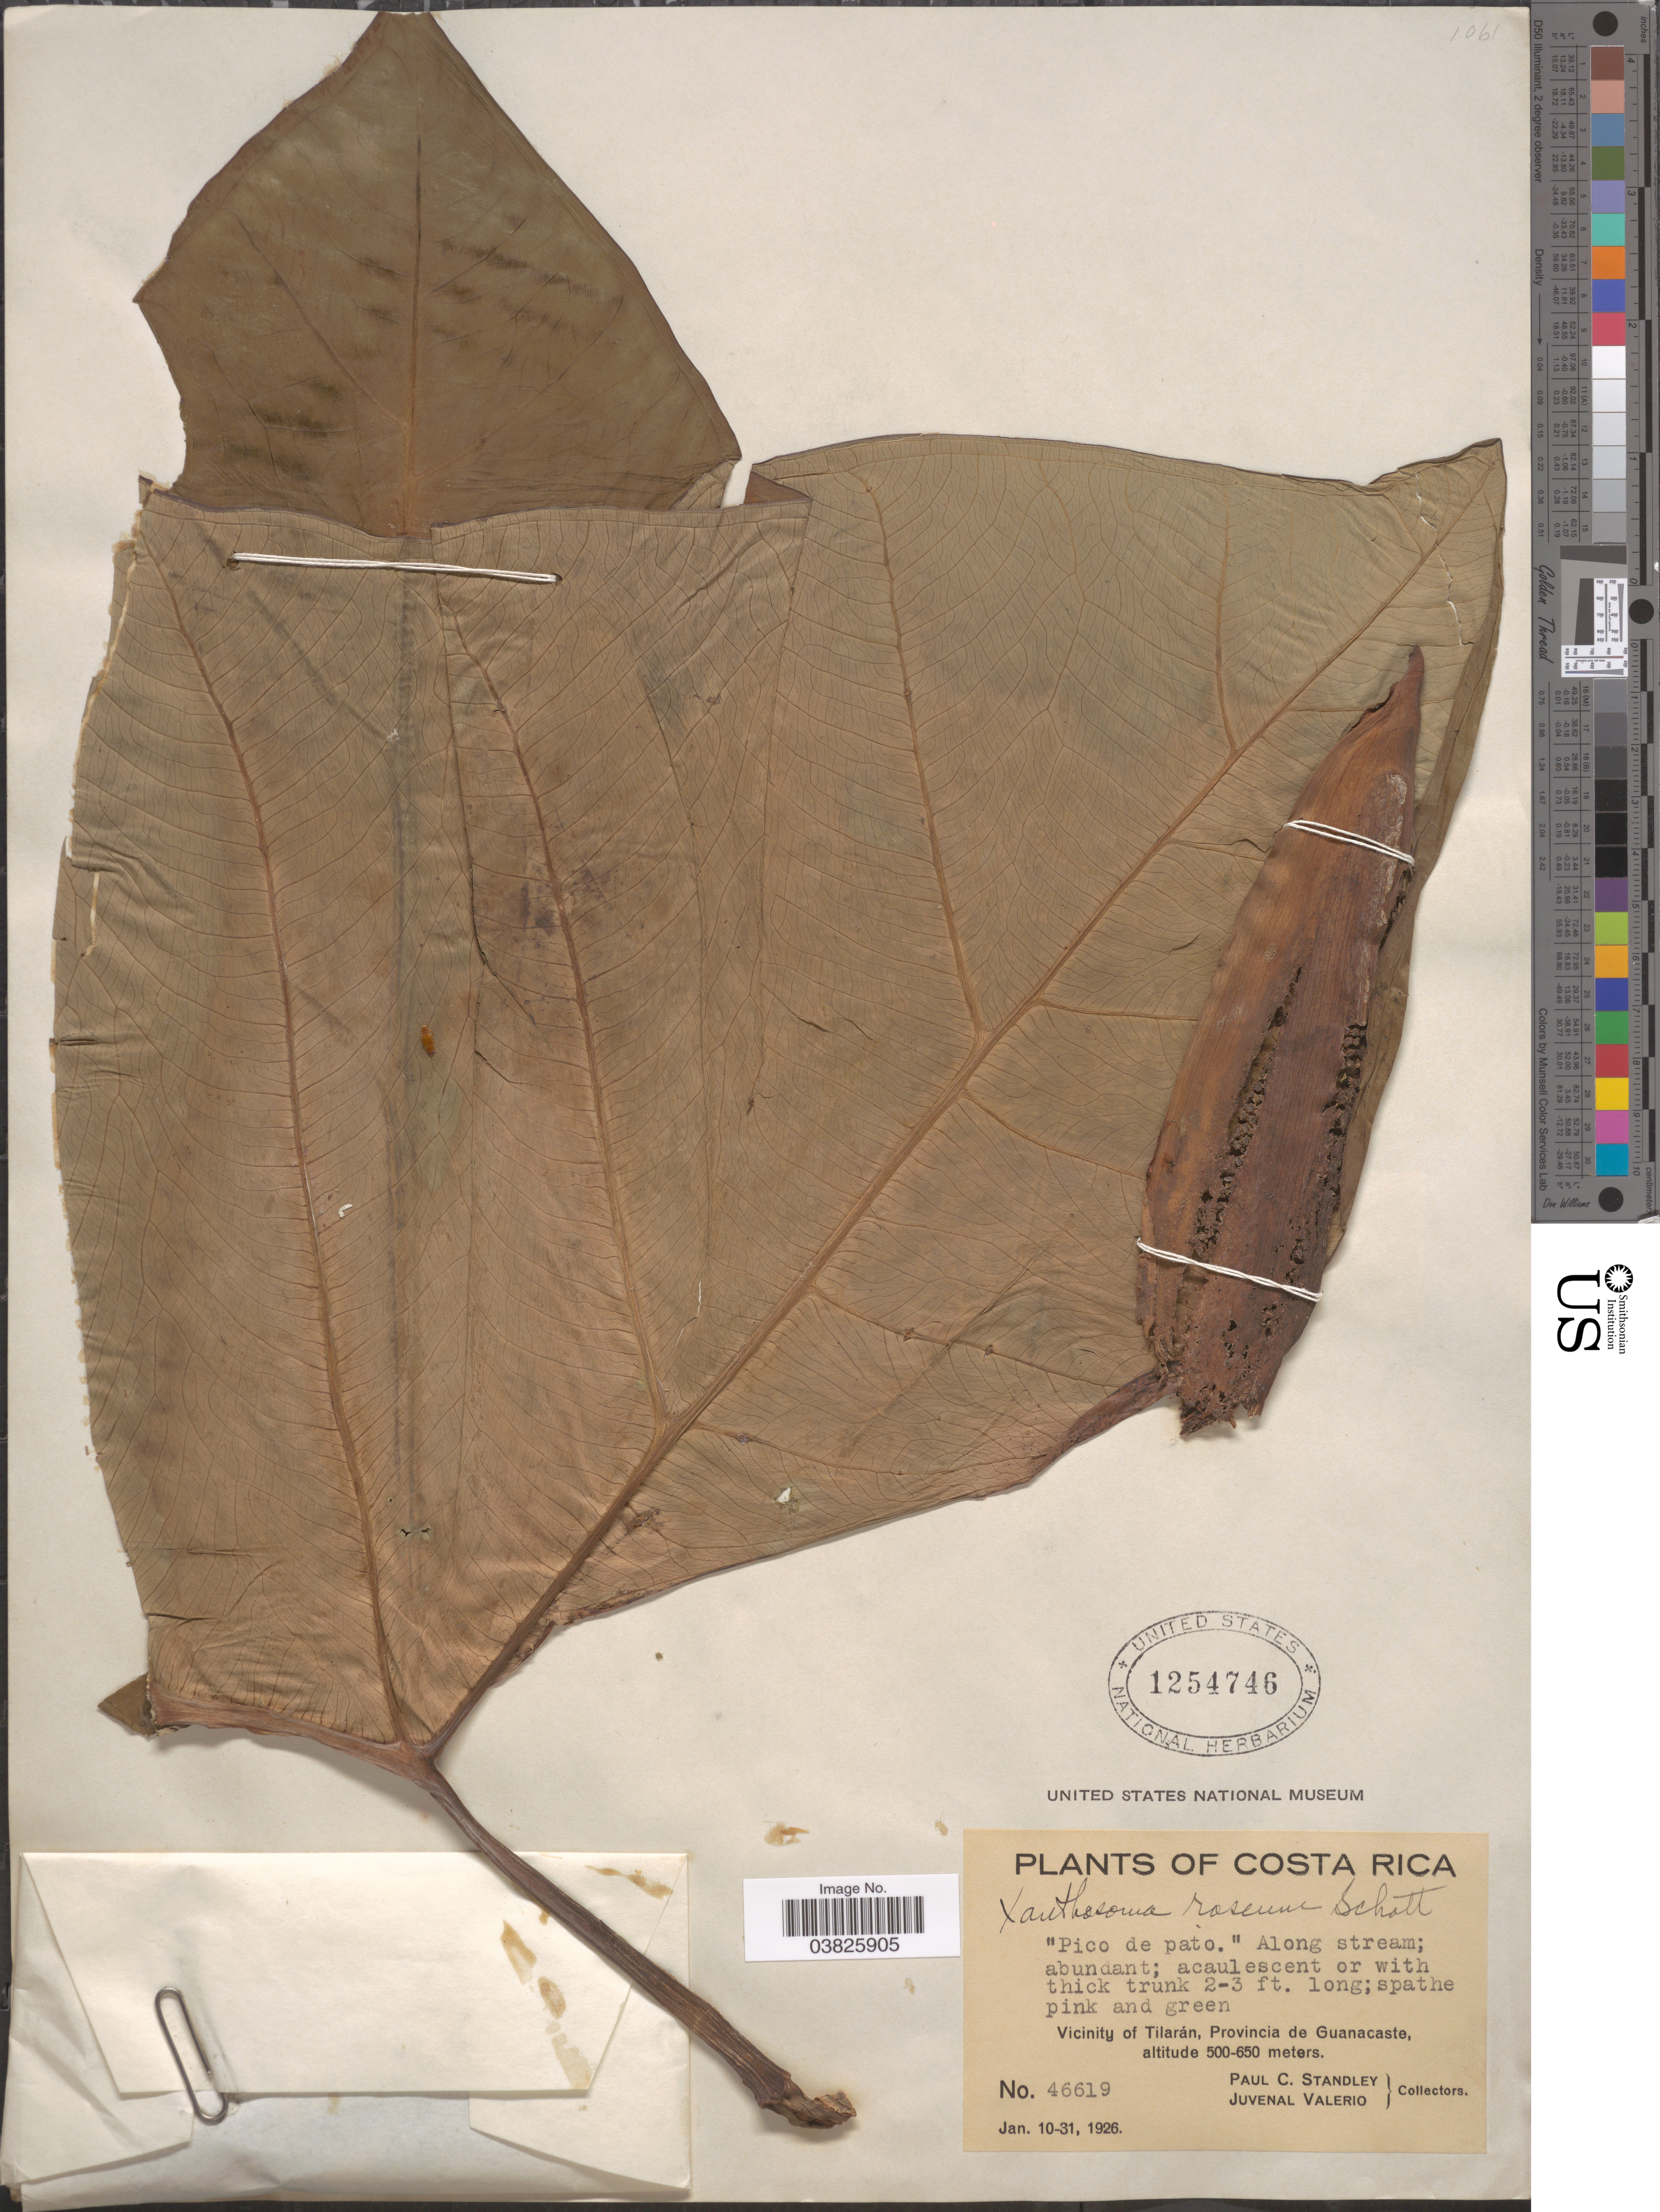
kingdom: Plantae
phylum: Tracheophyta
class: Liliopsida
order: Alismatales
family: Araceae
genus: Xanthosoma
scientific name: Xanthosoma roseum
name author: Schott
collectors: P. C. Standley & J. Valerio R.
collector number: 46619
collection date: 1926-01-10/1926-01-31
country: Costa Rica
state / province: Guanacaste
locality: Vicinity of Tilarán.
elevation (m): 500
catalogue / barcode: US 1254746